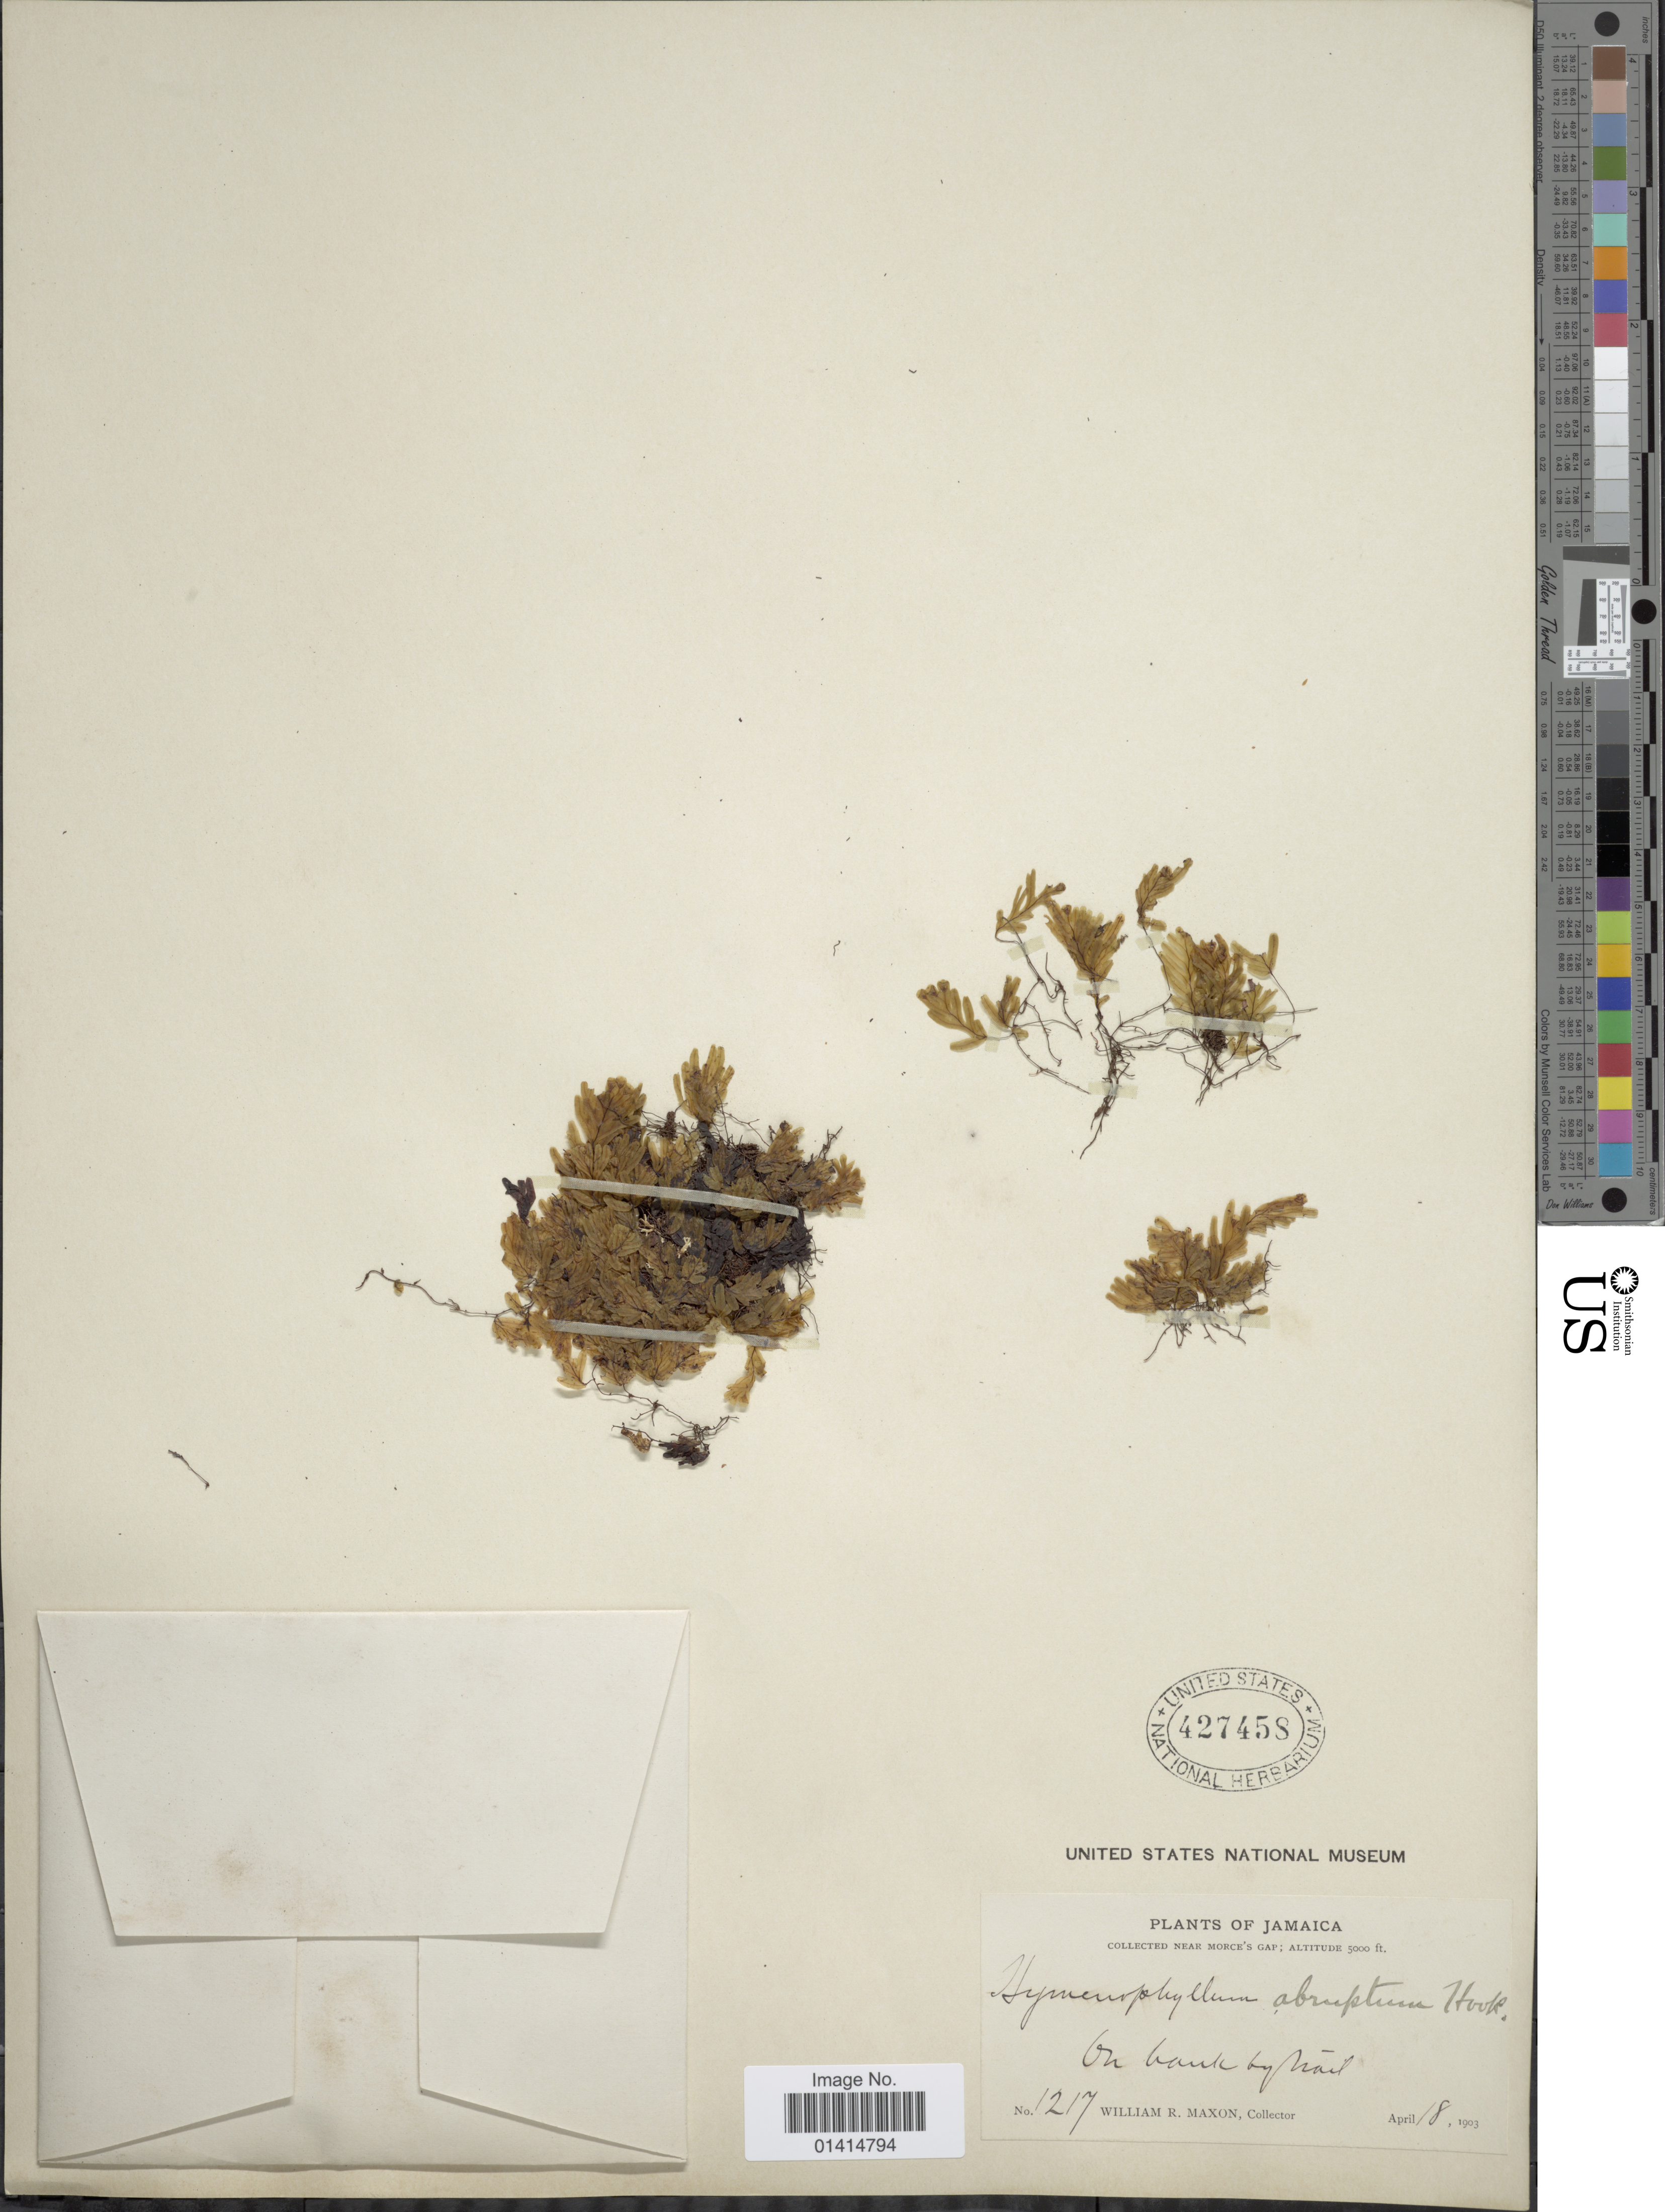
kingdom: Plantae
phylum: Tracheophyta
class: Polypodiopsida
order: Hymenophyllales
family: Hymenophyllaceae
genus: Hymenophyllum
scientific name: Hymenophyllum abruptum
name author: Hook.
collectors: W. R. Maxon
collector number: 1217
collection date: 1903-04-18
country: Jamaica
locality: Near Morce's Gap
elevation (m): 1524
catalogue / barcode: US 427458